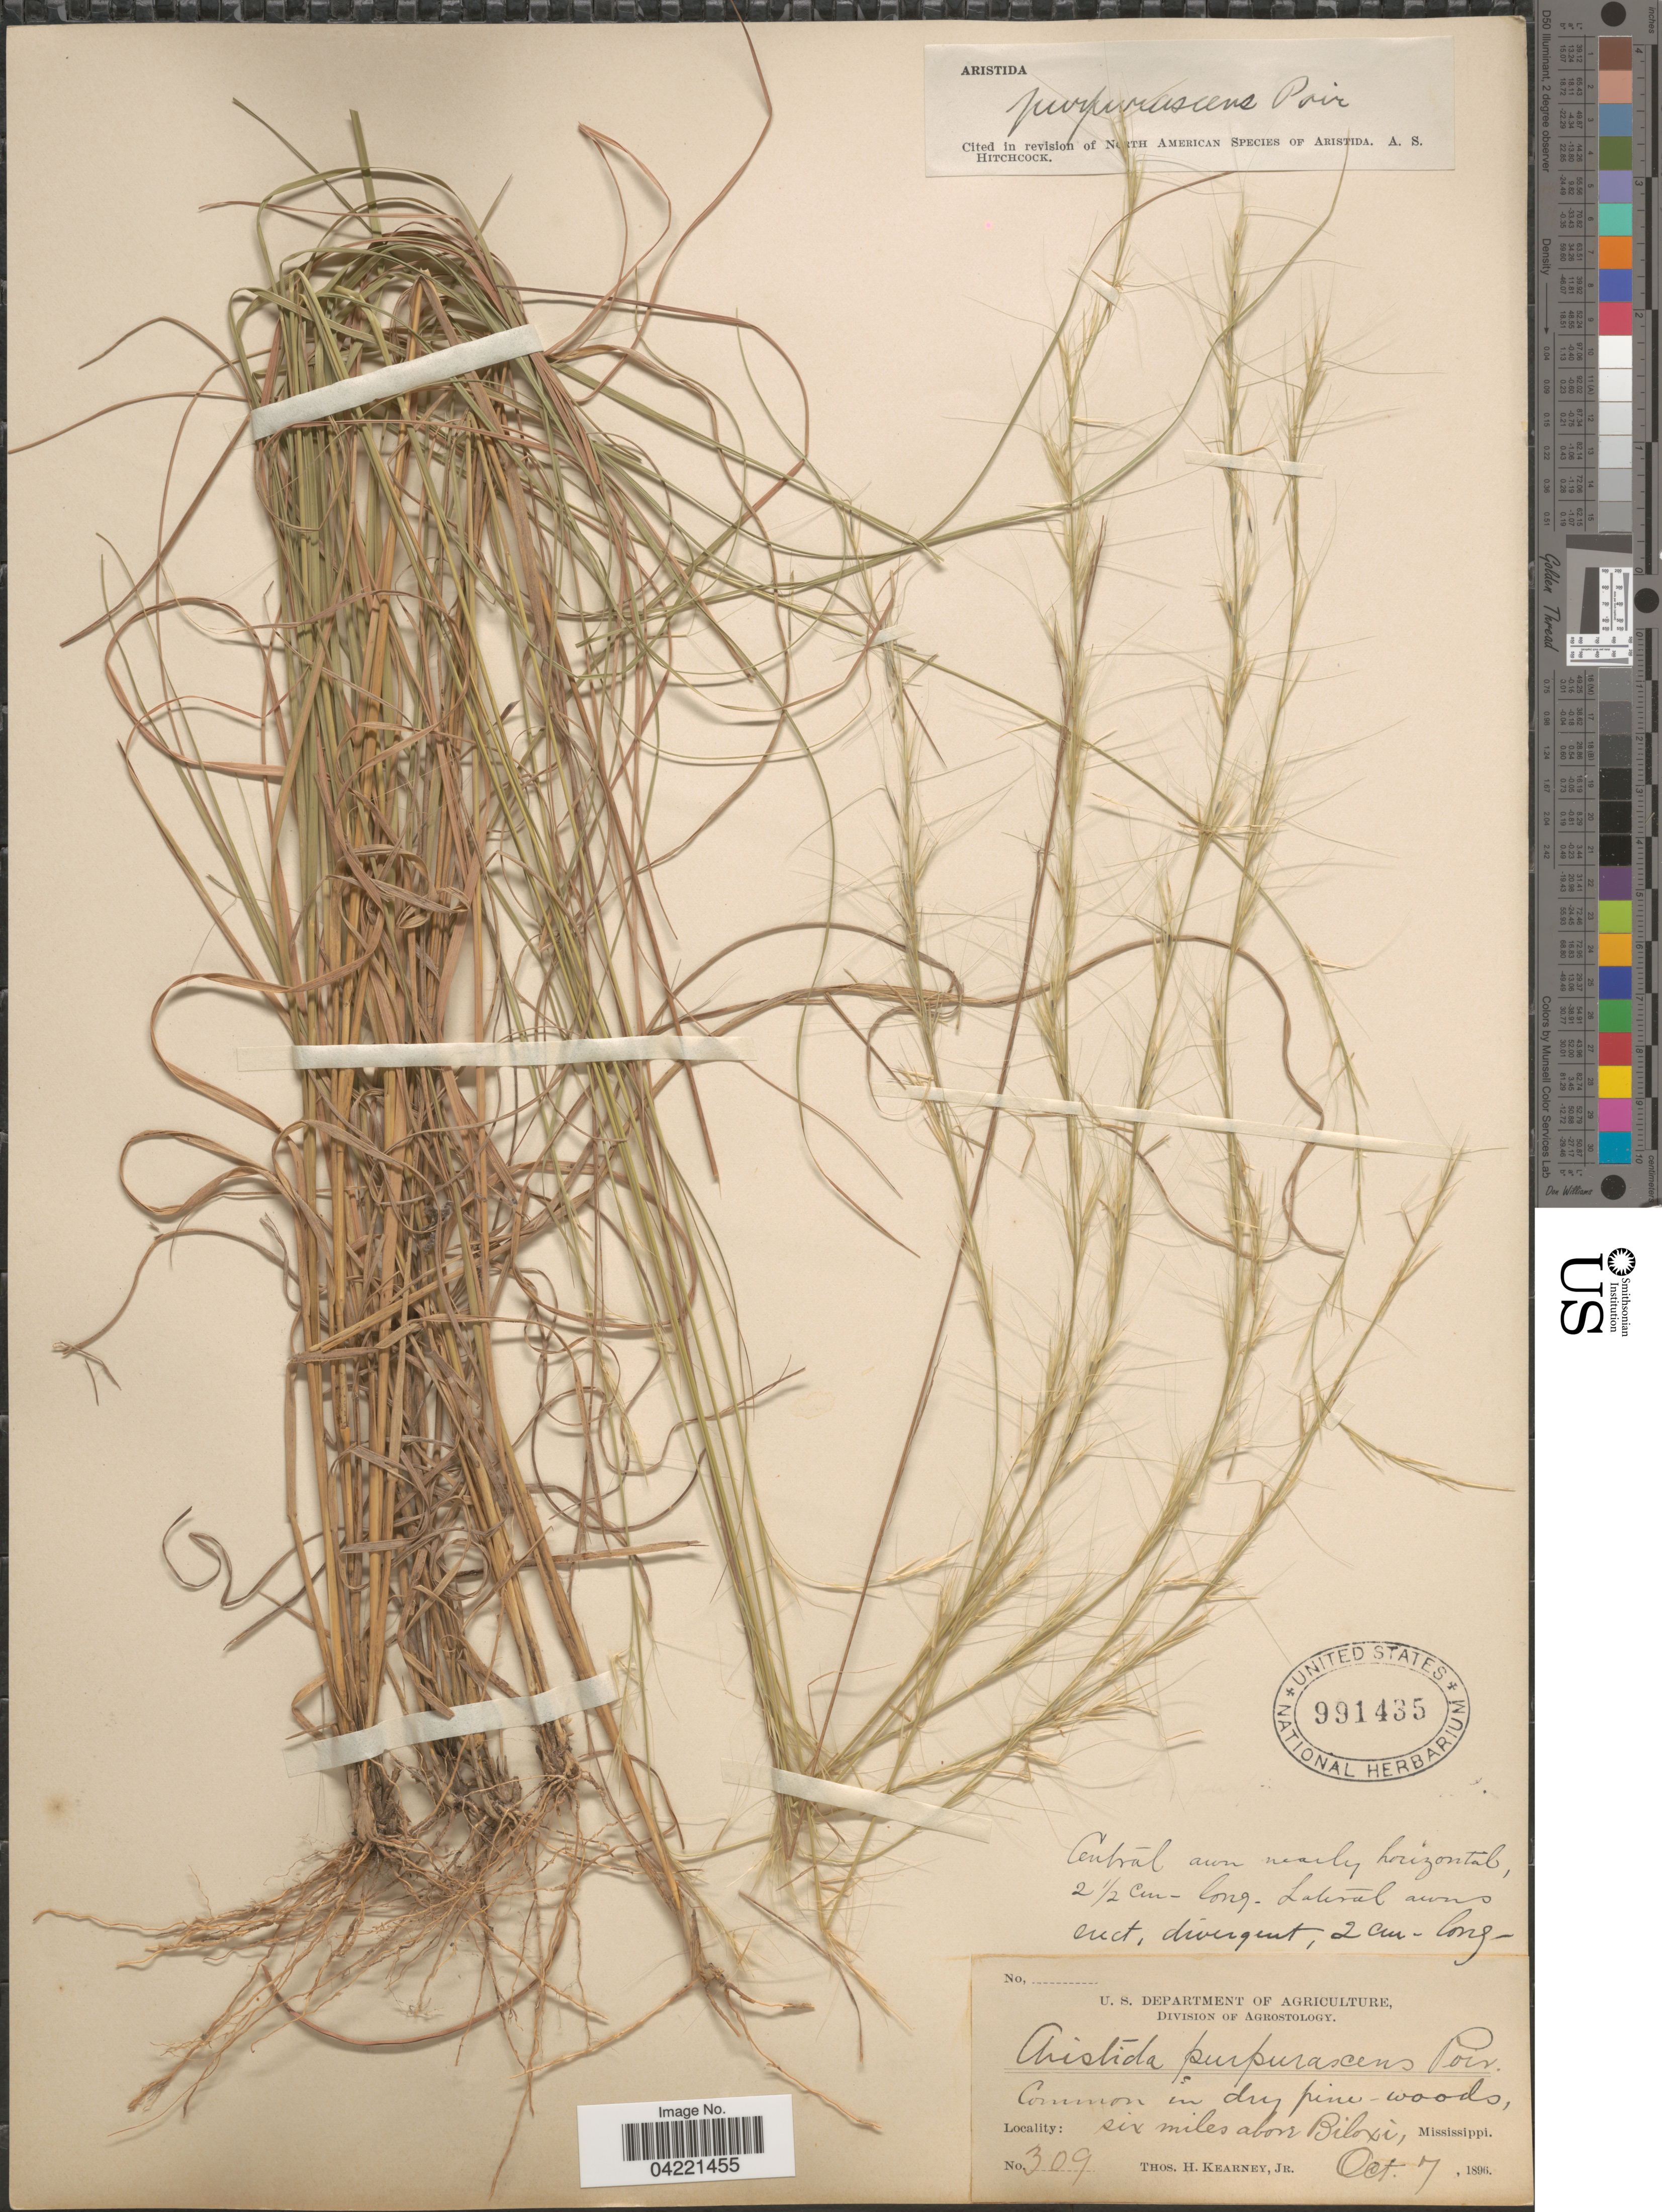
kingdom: Plantae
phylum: Tracheophyta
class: Liliopsida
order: Poales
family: Poaceae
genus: Aristida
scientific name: Aristida purpurascens var. purpurescens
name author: Poir.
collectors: T. H. Kearney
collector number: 309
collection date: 1896-10-07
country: United States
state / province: Mississippi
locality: Common in dry pine-woods, six miles above Biloxi.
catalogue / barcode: US 991435